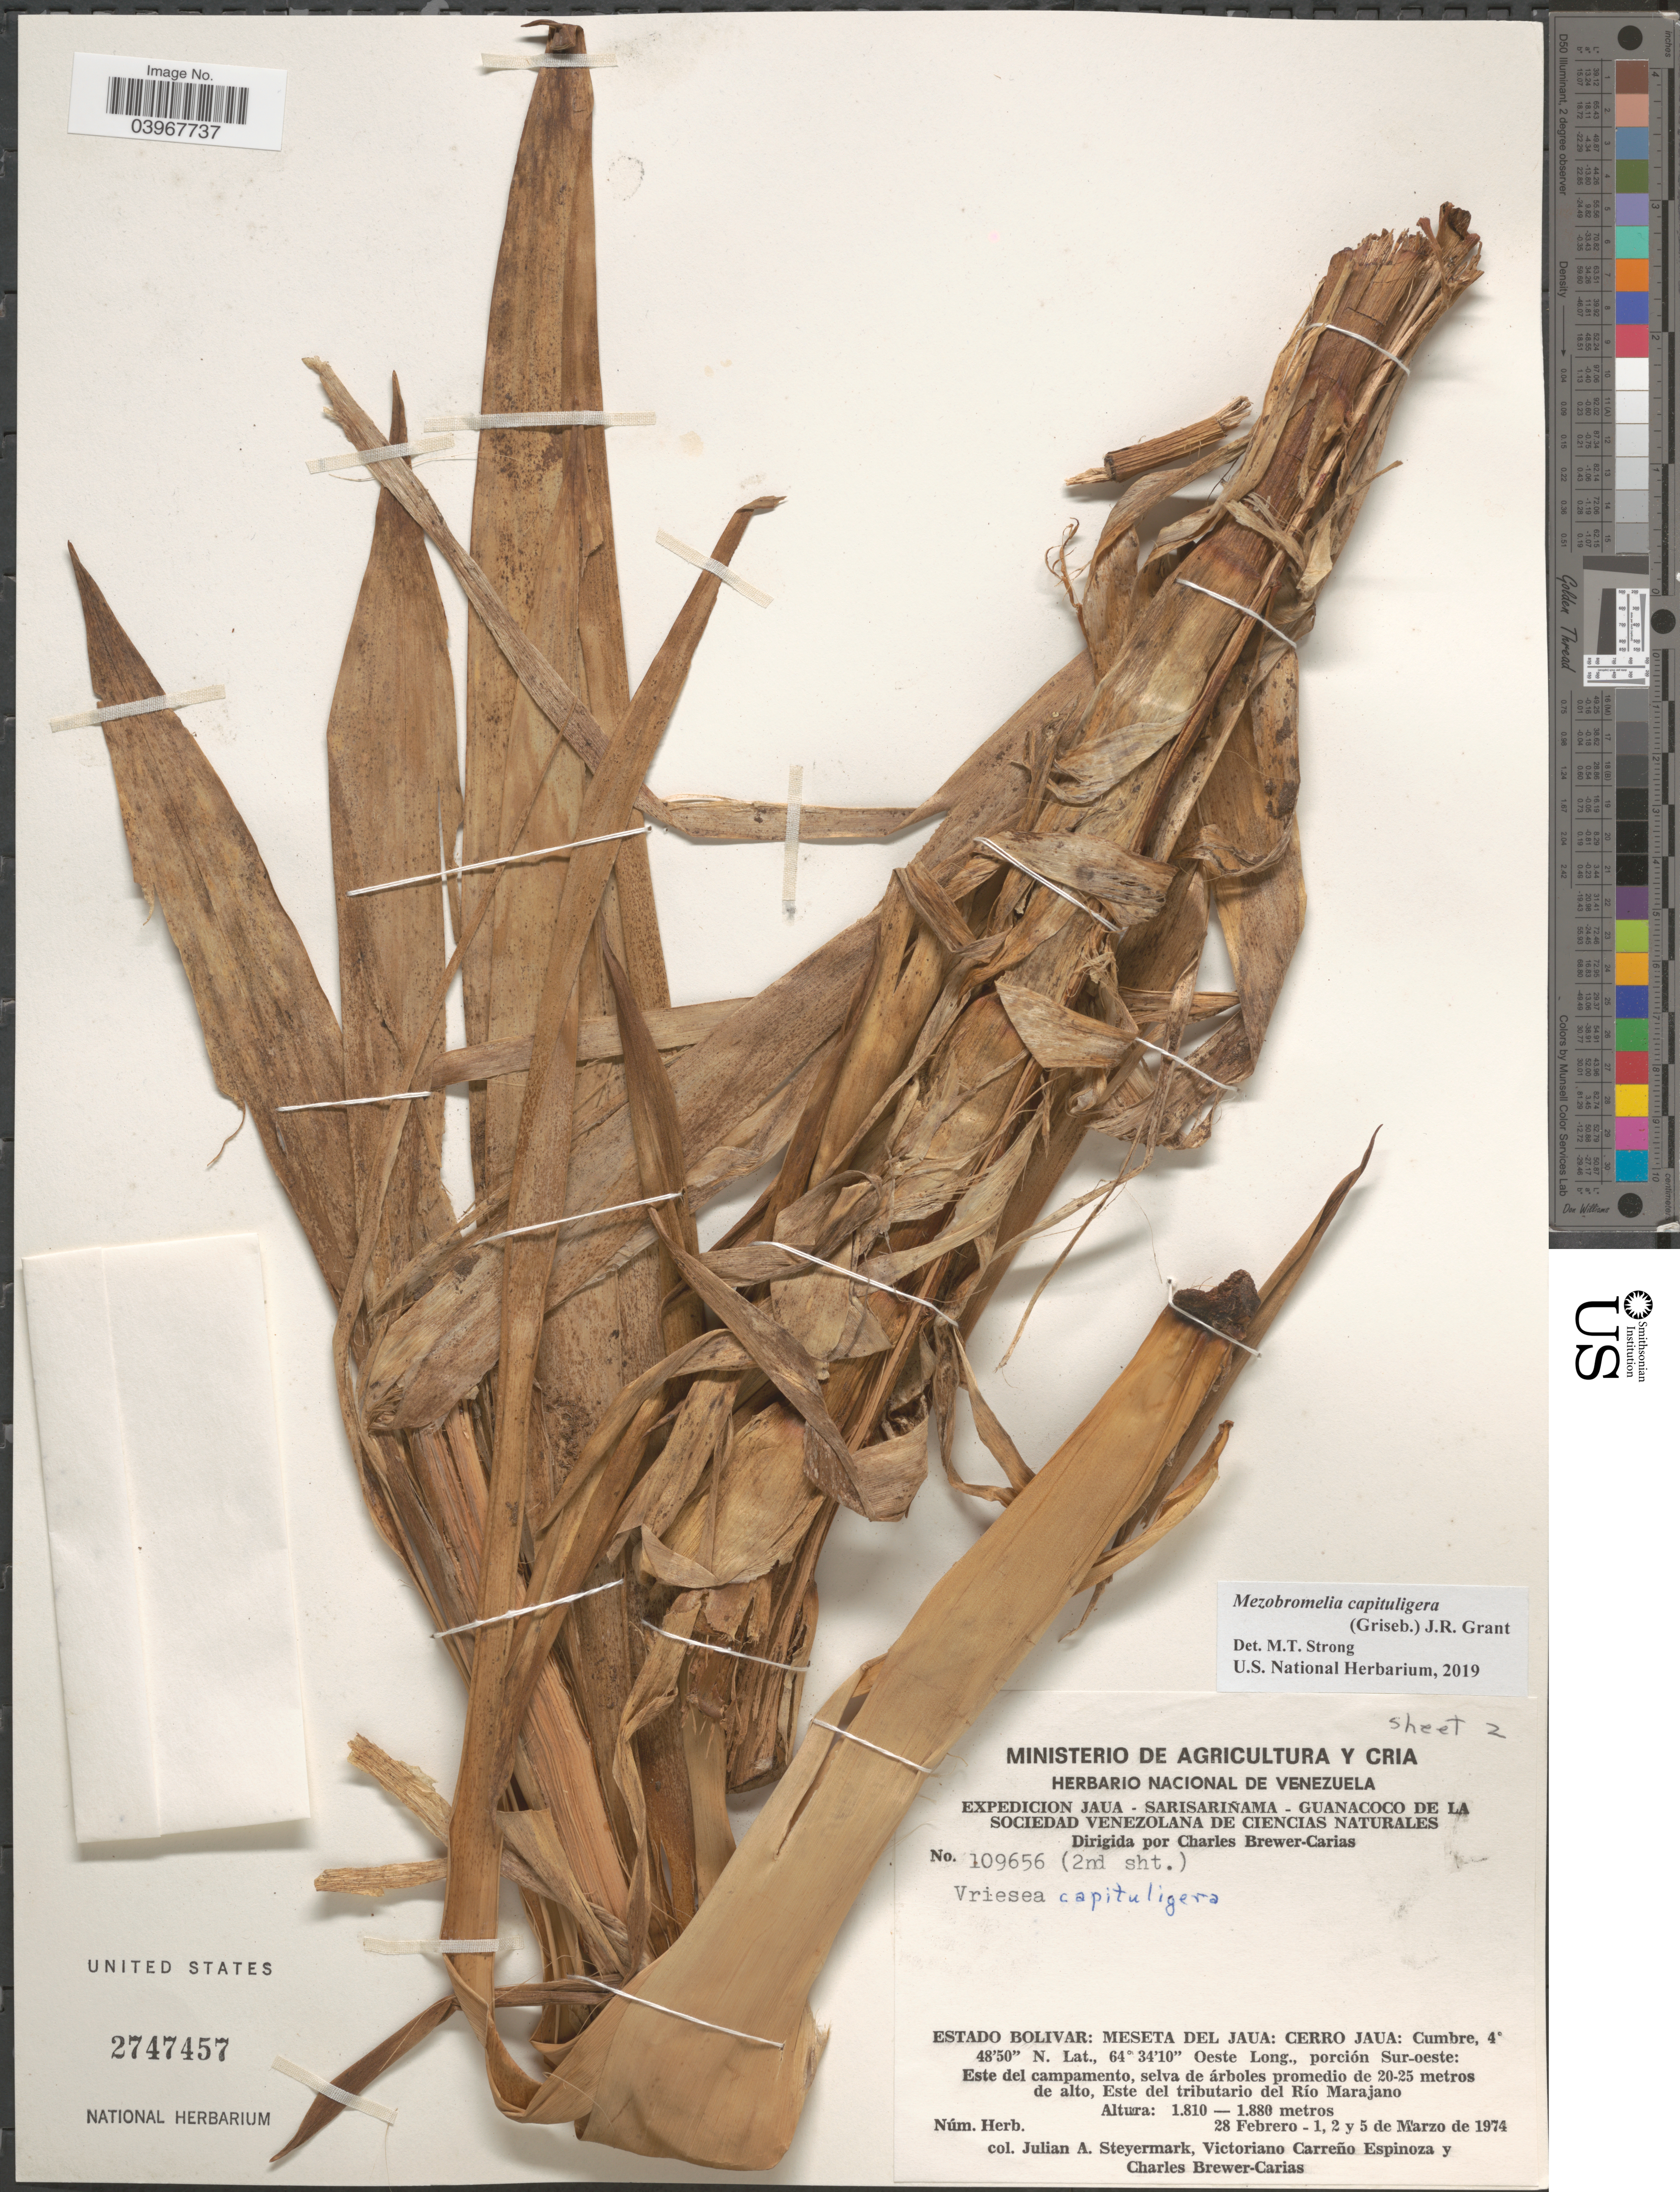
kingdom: Plantae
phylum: Tracheophyta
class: Liliopsida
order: Poales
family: Bromeliaceae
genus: Mezobromelia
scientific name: Mezobromelia capituligera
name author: (Griseb.) J.R. Grant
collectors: J. Steyermark, V. Carreño E. & C. Brewer-Carias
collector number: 109656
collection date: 1974-02-28/1974-03-05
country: Venezuela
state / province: Bolivar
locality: Meseta del Jaua: Cerro Jaua: Cumbre., porción Sur-oeste: Este del campamento. Este del tributario del Río Marajano.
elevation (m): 1810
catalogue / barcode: US 2747457